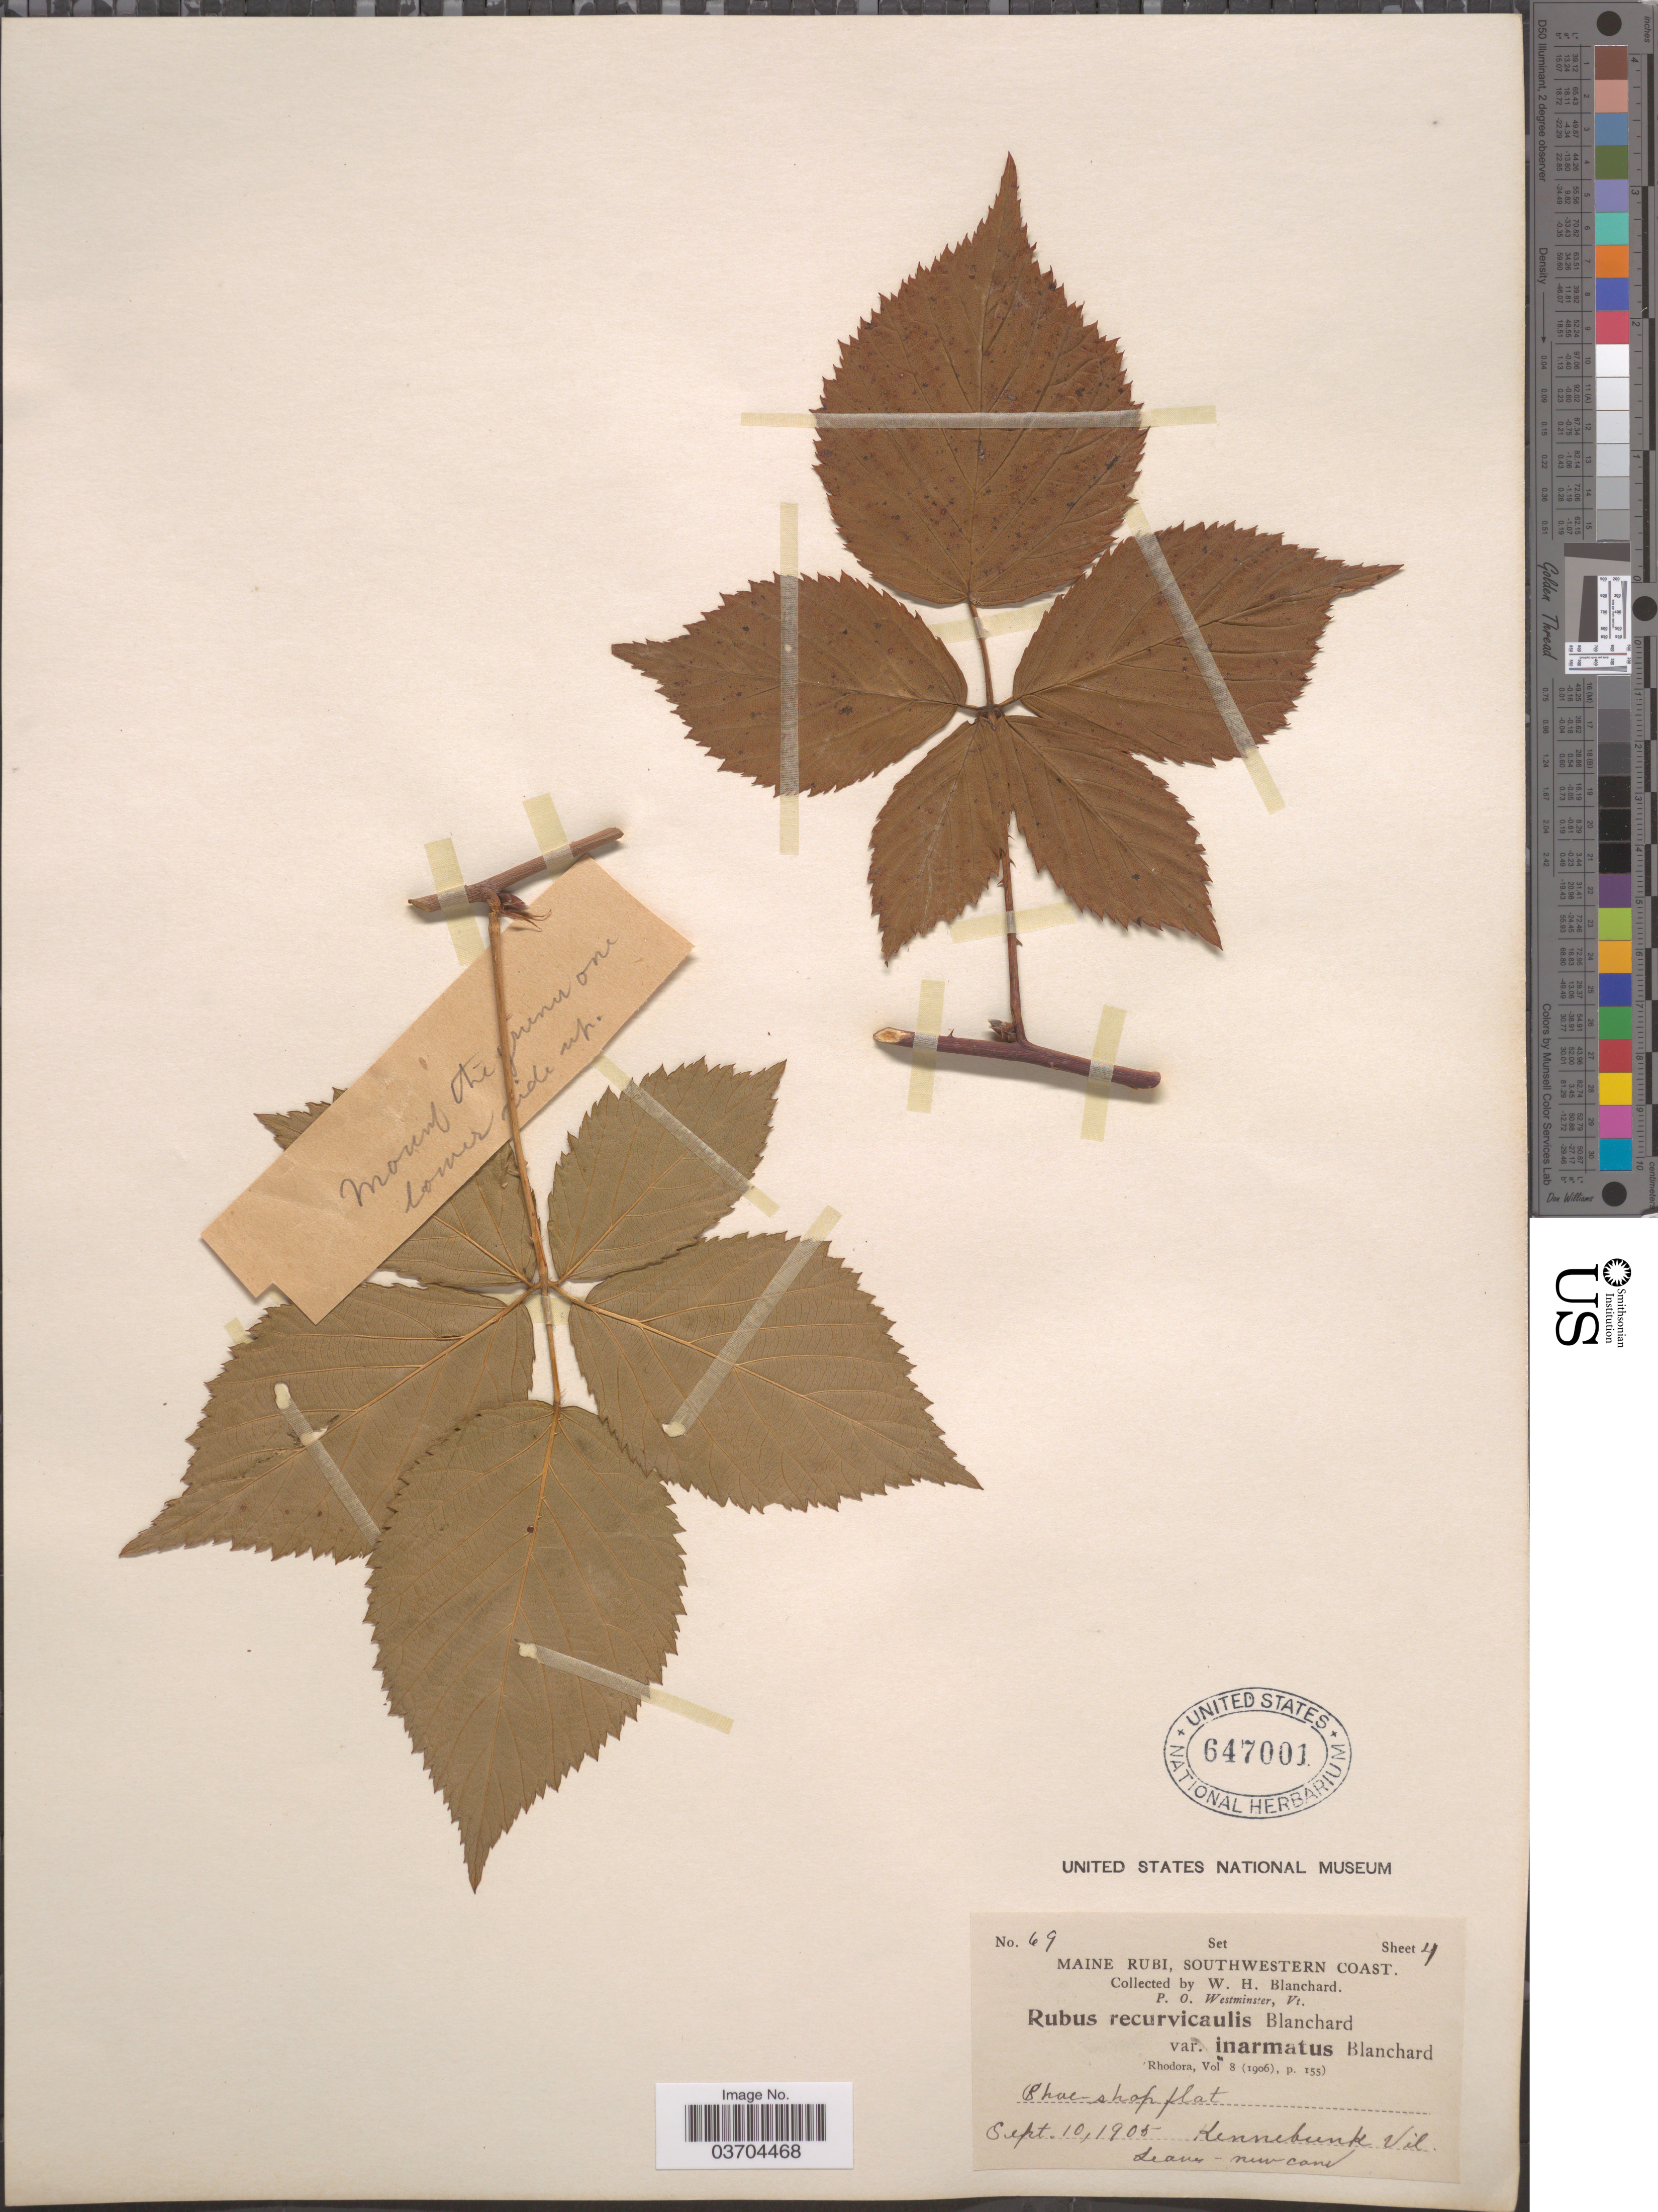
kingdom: Plantae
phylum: Tracheophyta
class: Magnoliopsida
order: Rosales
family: Rosaceae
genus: Rubus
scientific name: Rubus canadensis x R. procumbens Muhl.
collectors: W. H. Blanchard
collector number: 69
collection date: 1905-09-10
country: United States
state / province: Maine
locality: Maine Rubi, Southwestern coast. Kennebunk Vil.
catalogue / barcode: US 647001